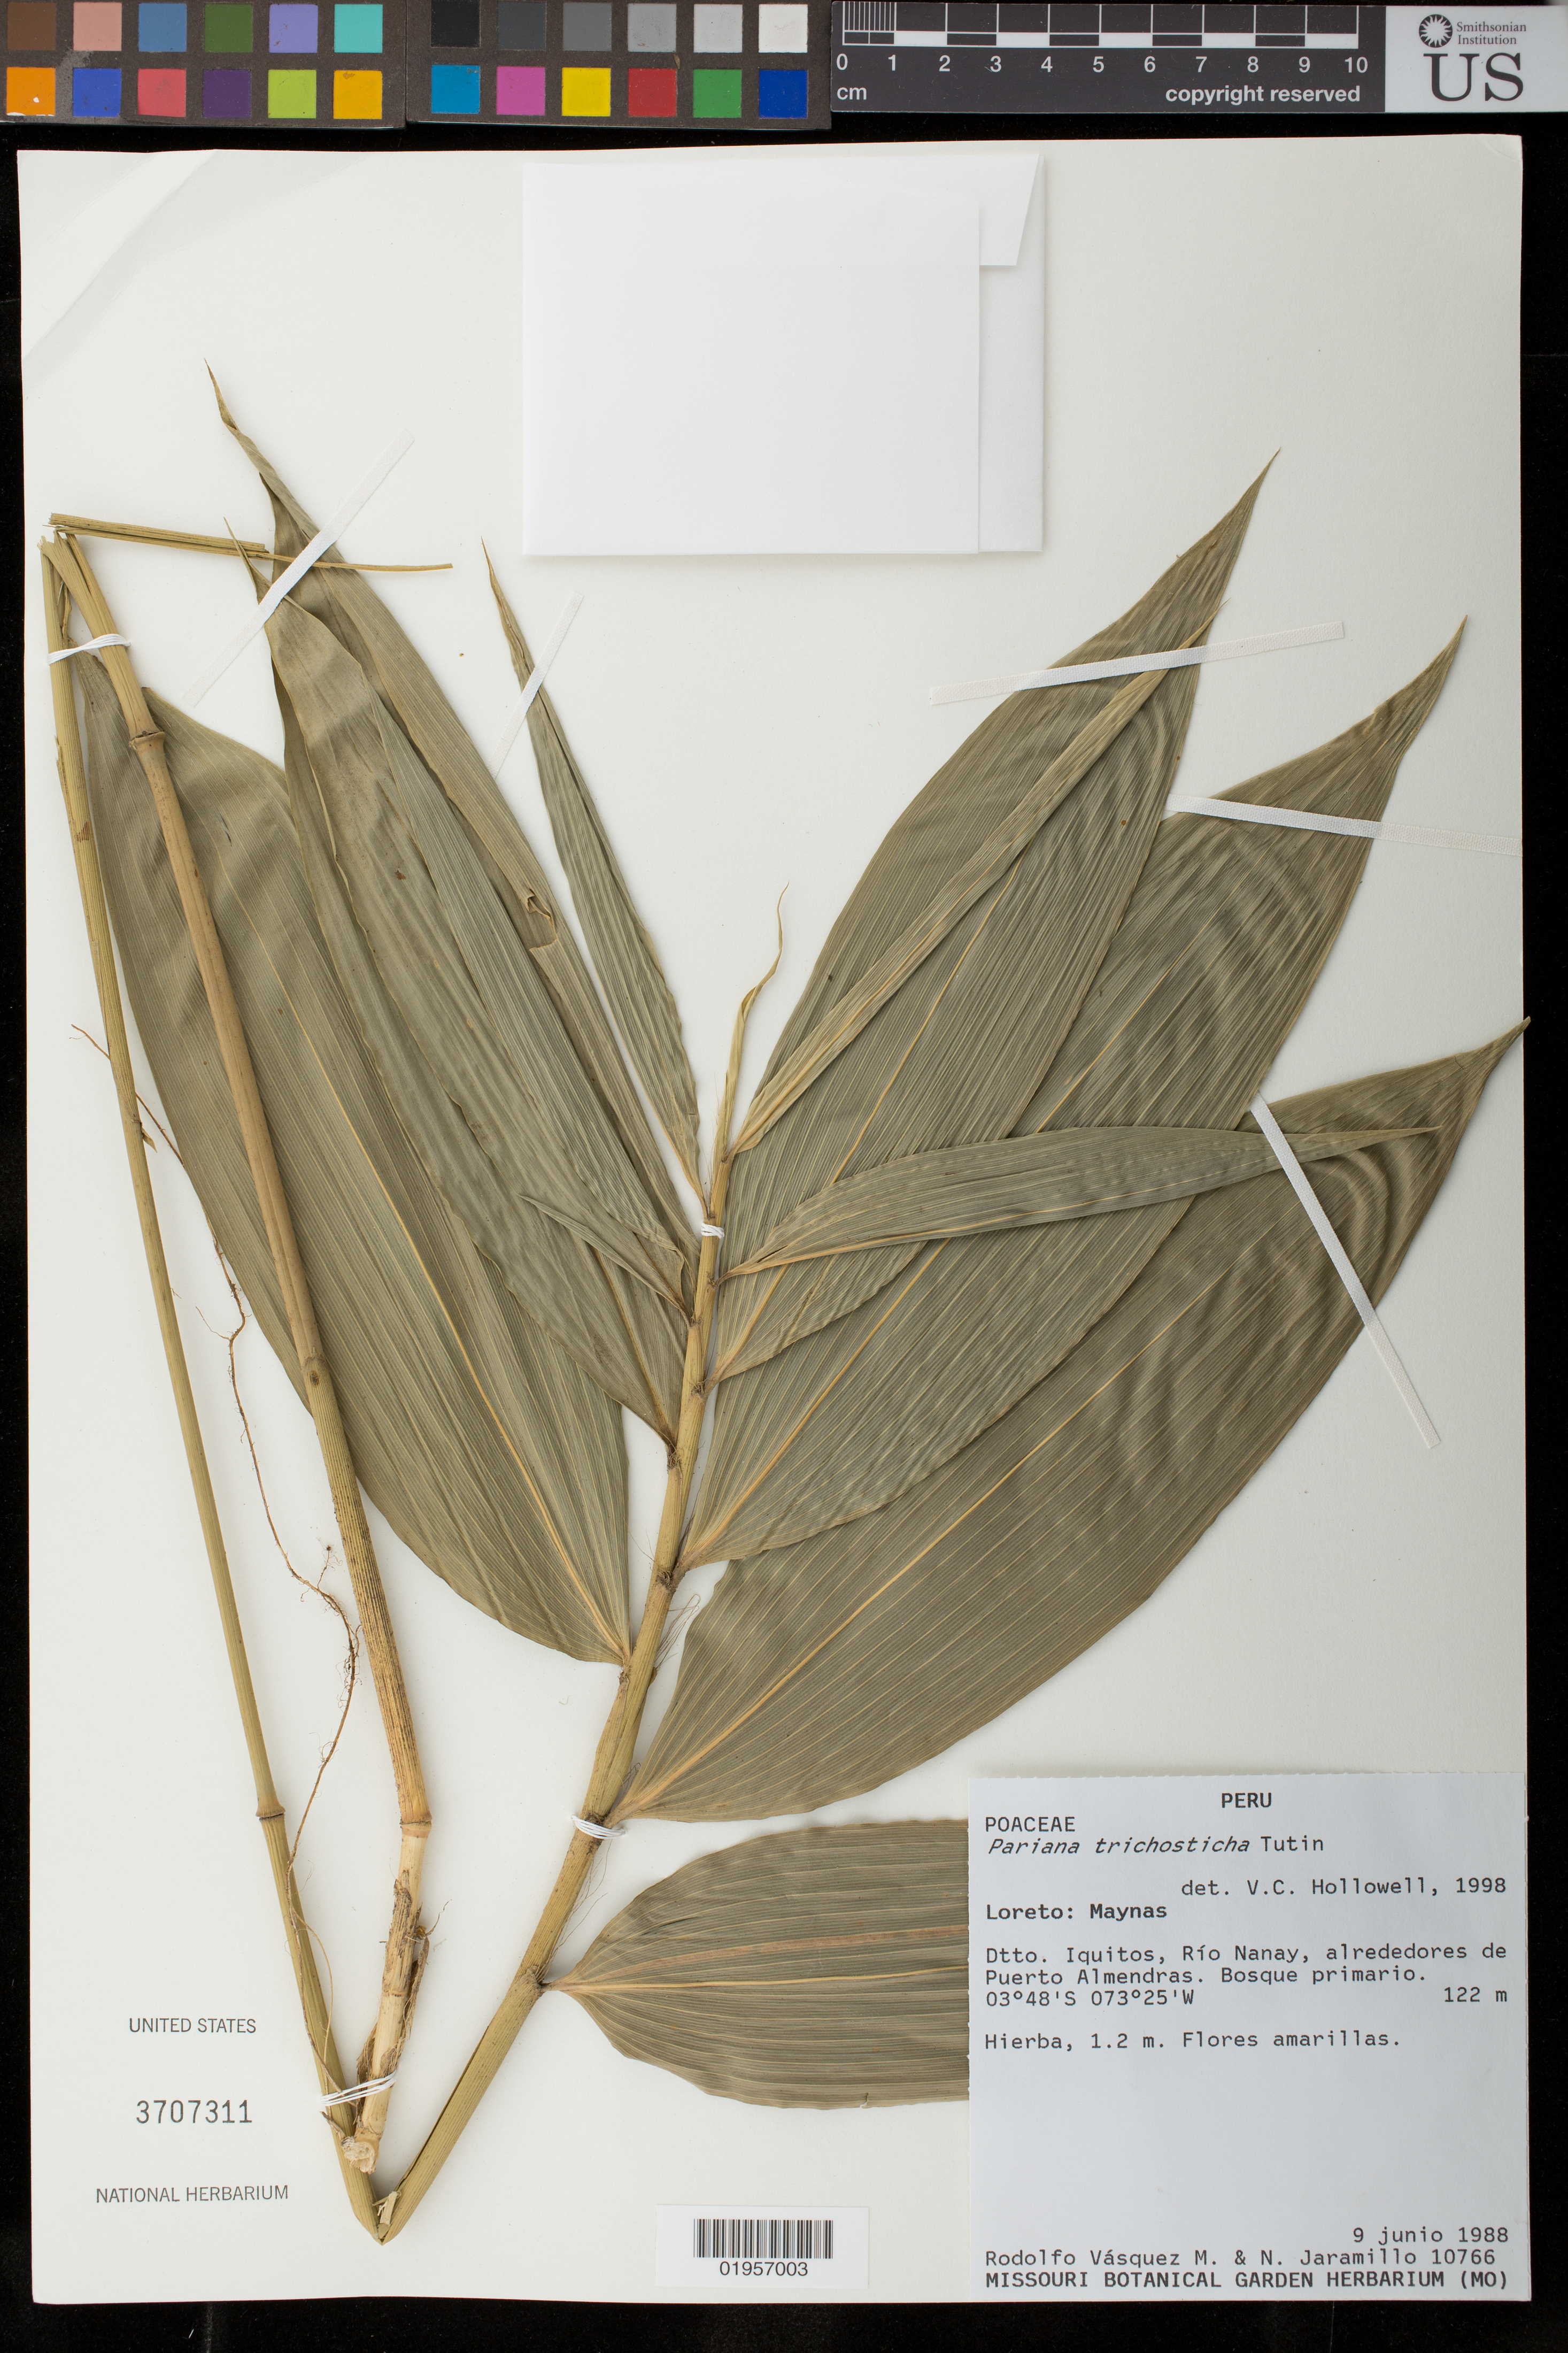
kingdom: Plantae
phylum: Tracheophyta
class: Liliopsida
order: Poales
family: Poaceae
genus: Pariana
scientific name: Pariana trichosticha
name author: Tutin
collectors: R. Vásquez & N. Jaramillo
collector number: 10766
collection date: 1988-06-09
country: Peru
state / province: Loreto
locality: Maynas. Iquitos, Rio Nanay, alrededores de Puerto Almendras.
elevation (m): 122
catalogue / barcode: US 3707311